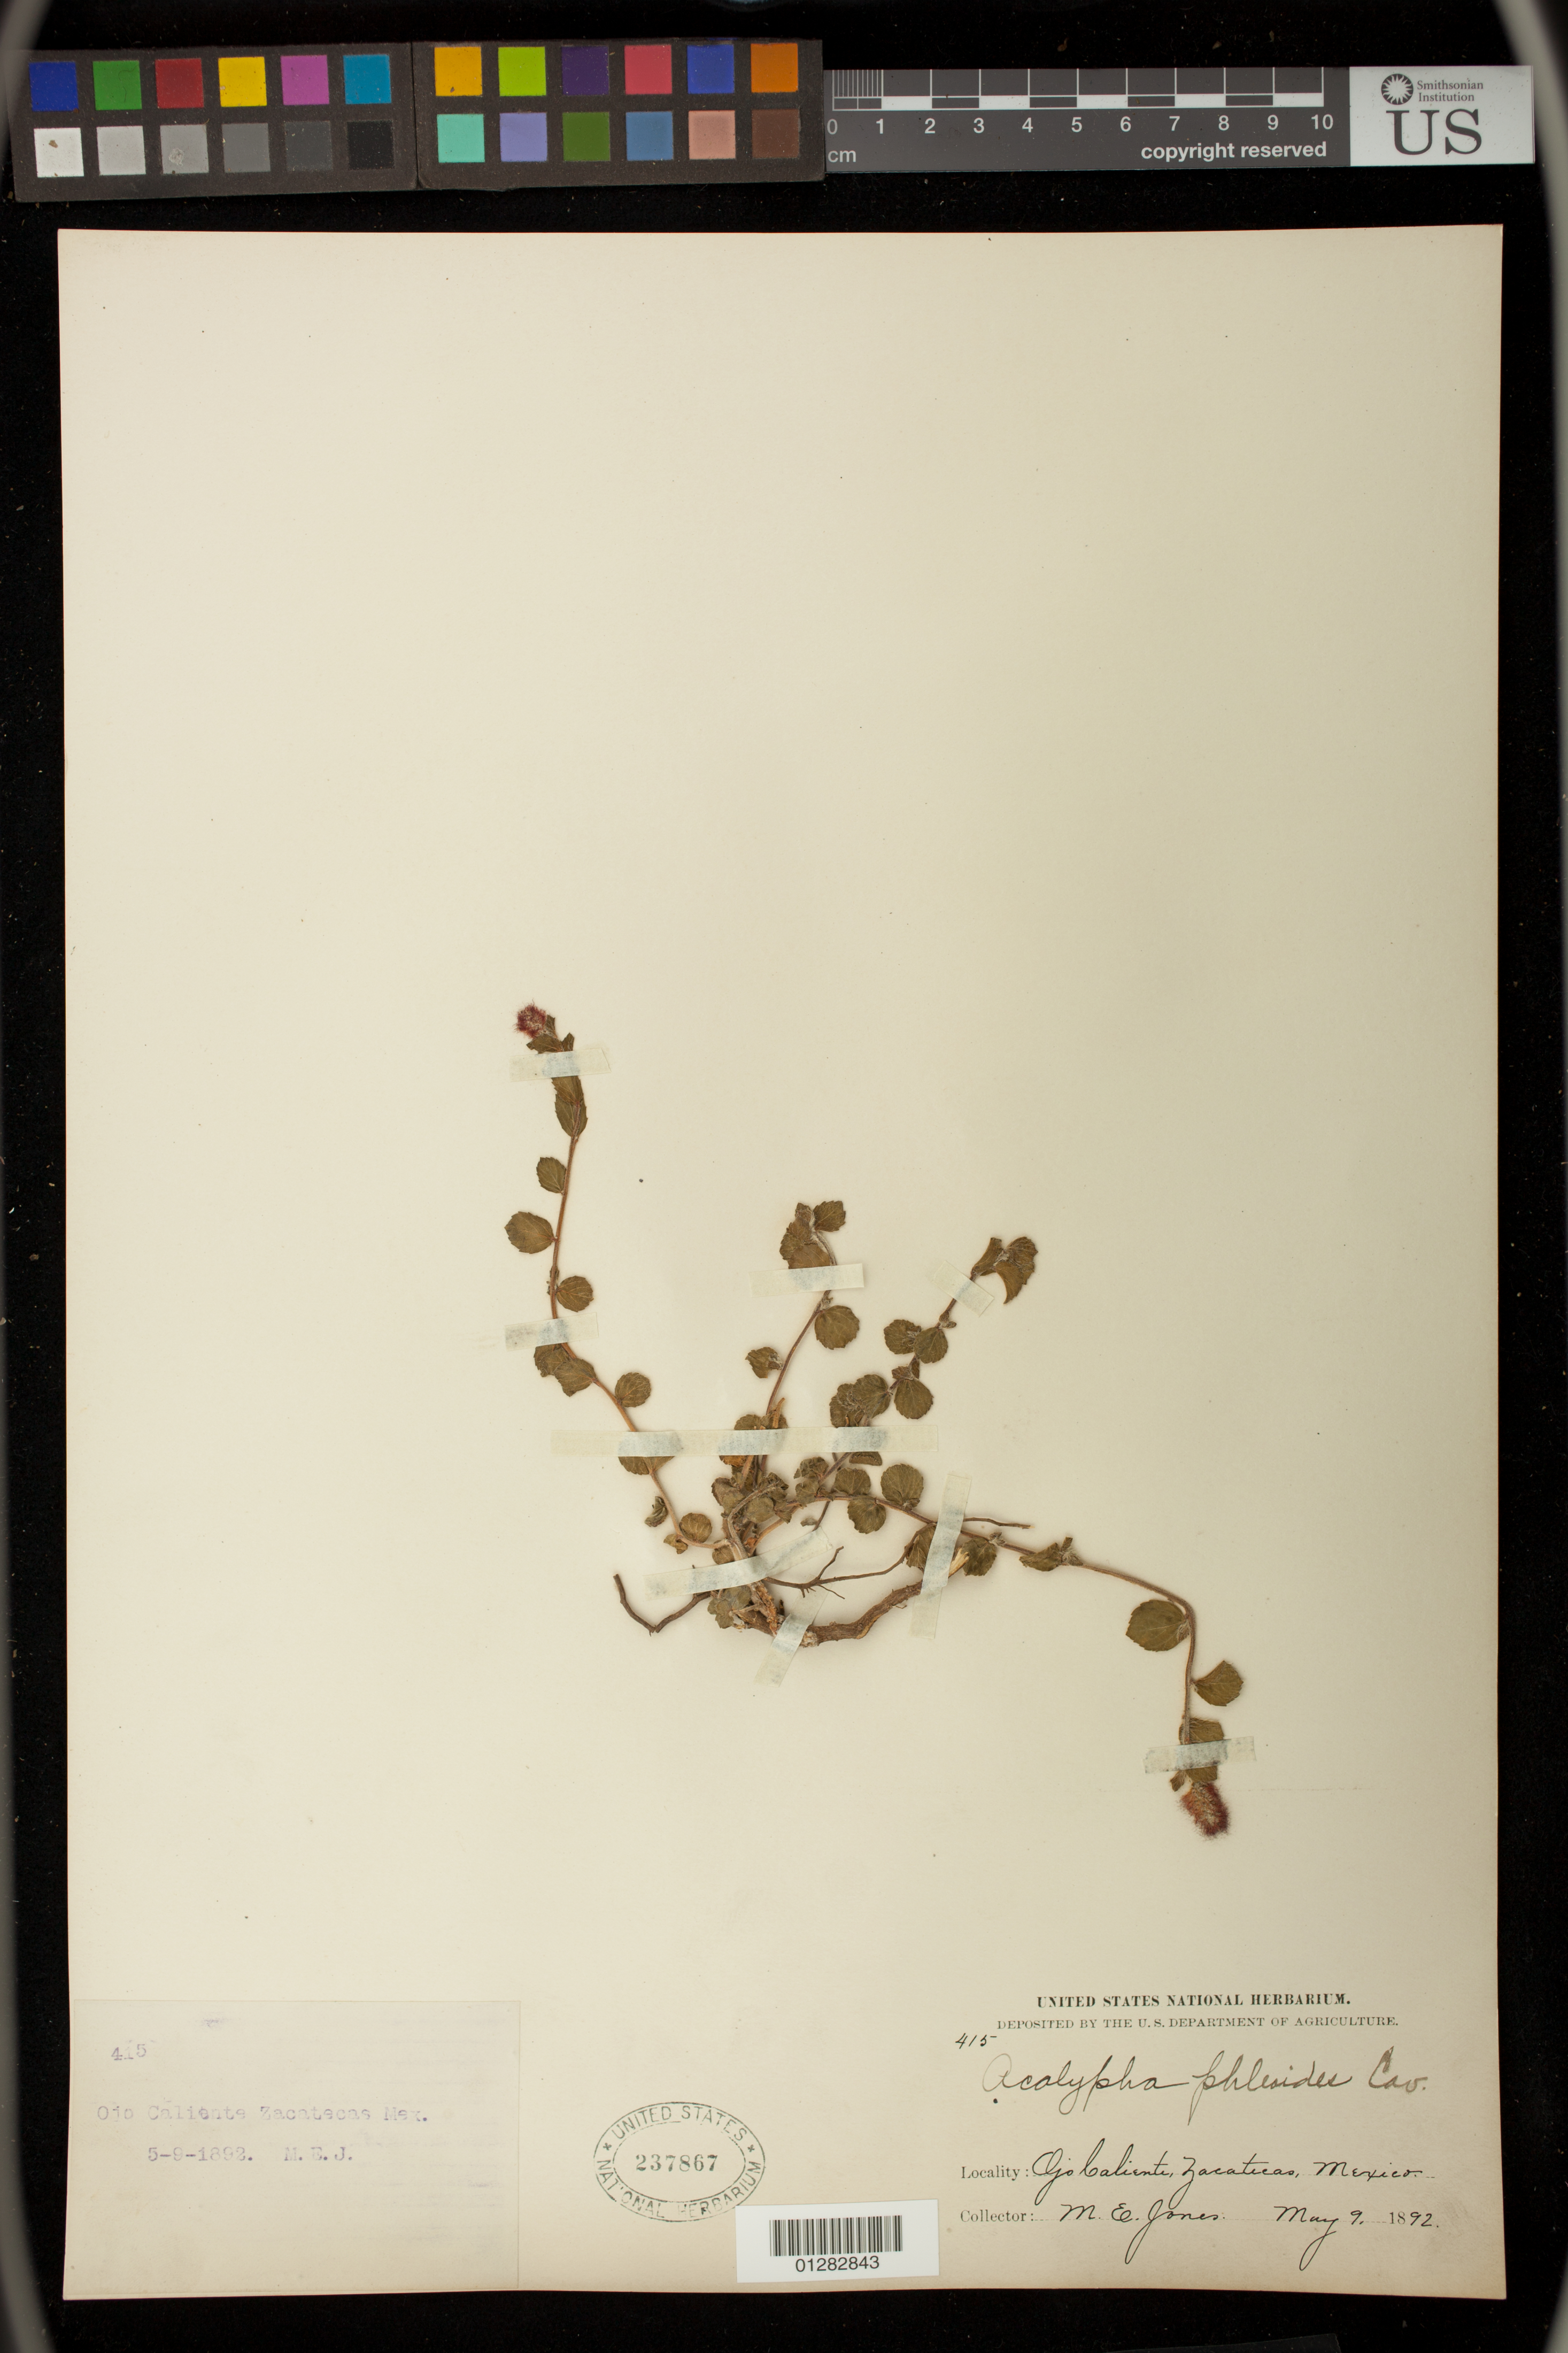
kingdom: Plantae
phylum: Tracheophyta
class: Magnoliopsida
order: Malpighiales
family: Euphorbiaceae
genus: Acalypha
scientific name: Acalypha sp.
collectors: M. E. Jones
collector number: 415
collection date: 1892-05-09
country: Mexico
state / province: Zacatecas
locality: Ojo Caliente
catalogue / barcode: US 237867